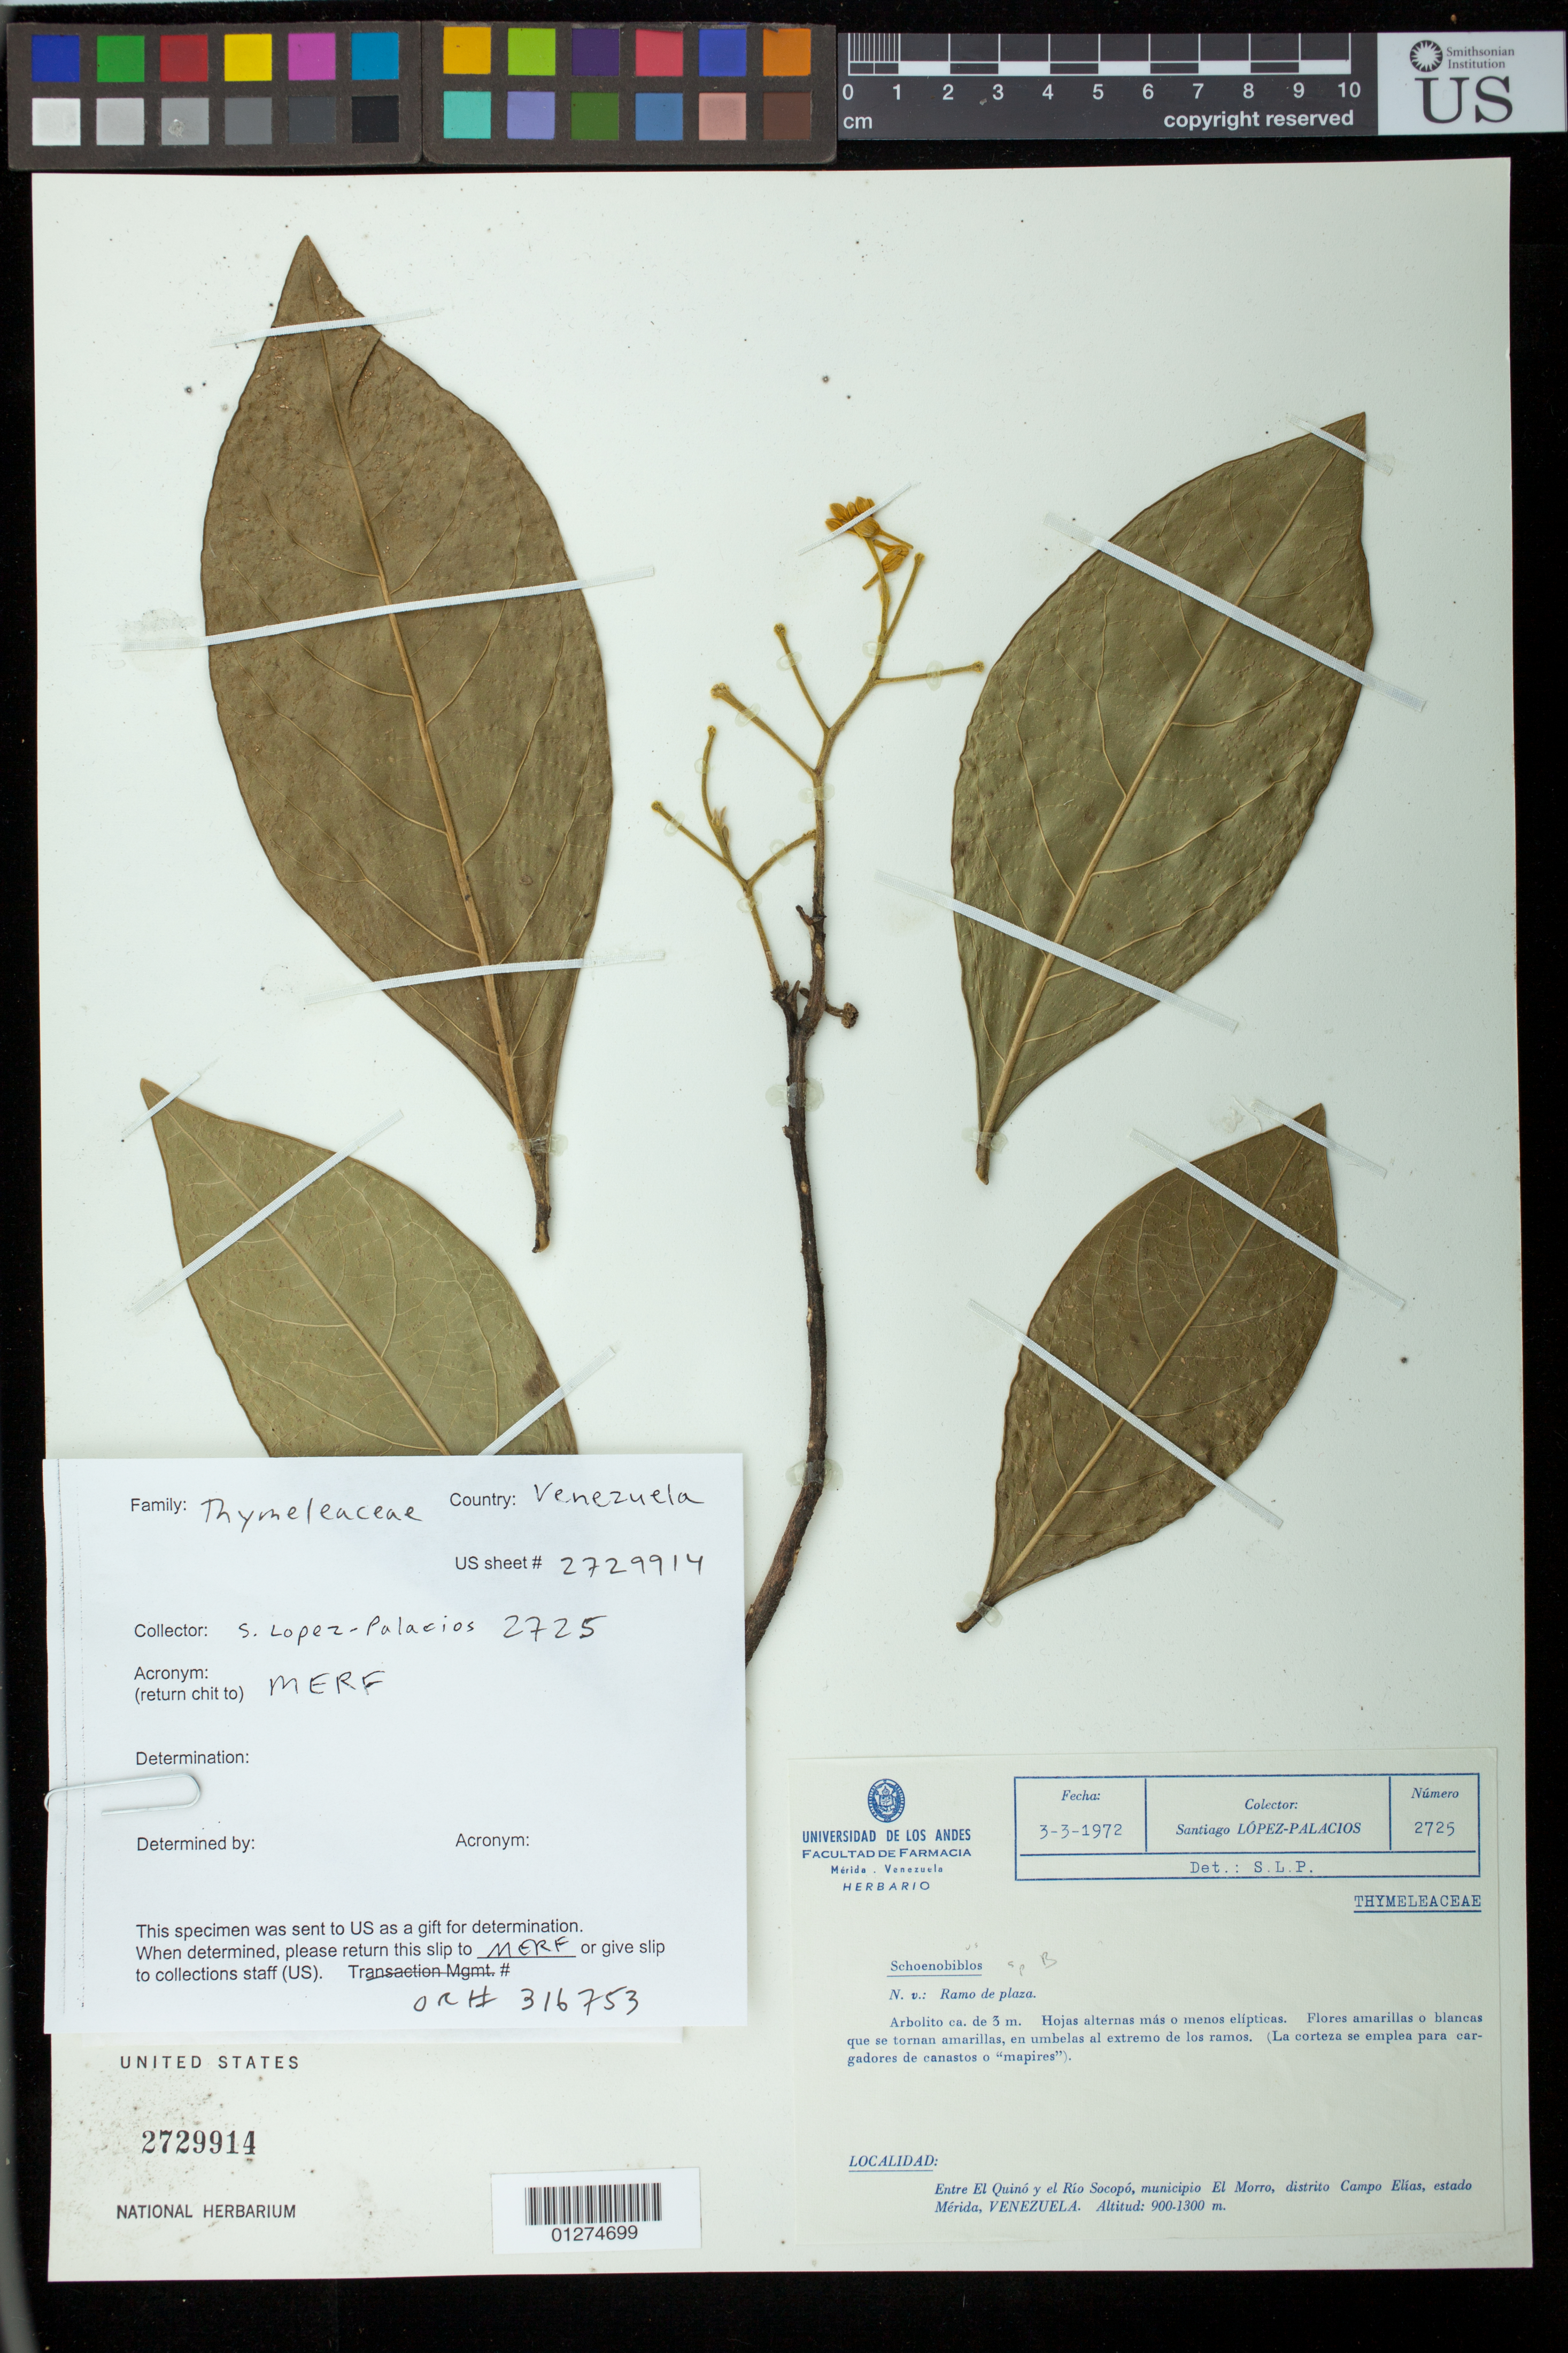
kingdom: Plantae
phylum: Tracheophyta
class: Magnoliopsida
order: Malvales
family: Thymelaeaceae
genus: Schoenobiblus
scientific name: Schoenobiblus sp.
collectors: S. López-Palacios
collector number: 2725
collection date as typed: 2 Mar 1972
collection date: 1972-03-03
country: Venezuela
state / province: Mérida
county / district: Campo Elías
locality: El Quinó, Mpio. El Morro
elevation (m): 900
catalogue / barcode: US 2729914